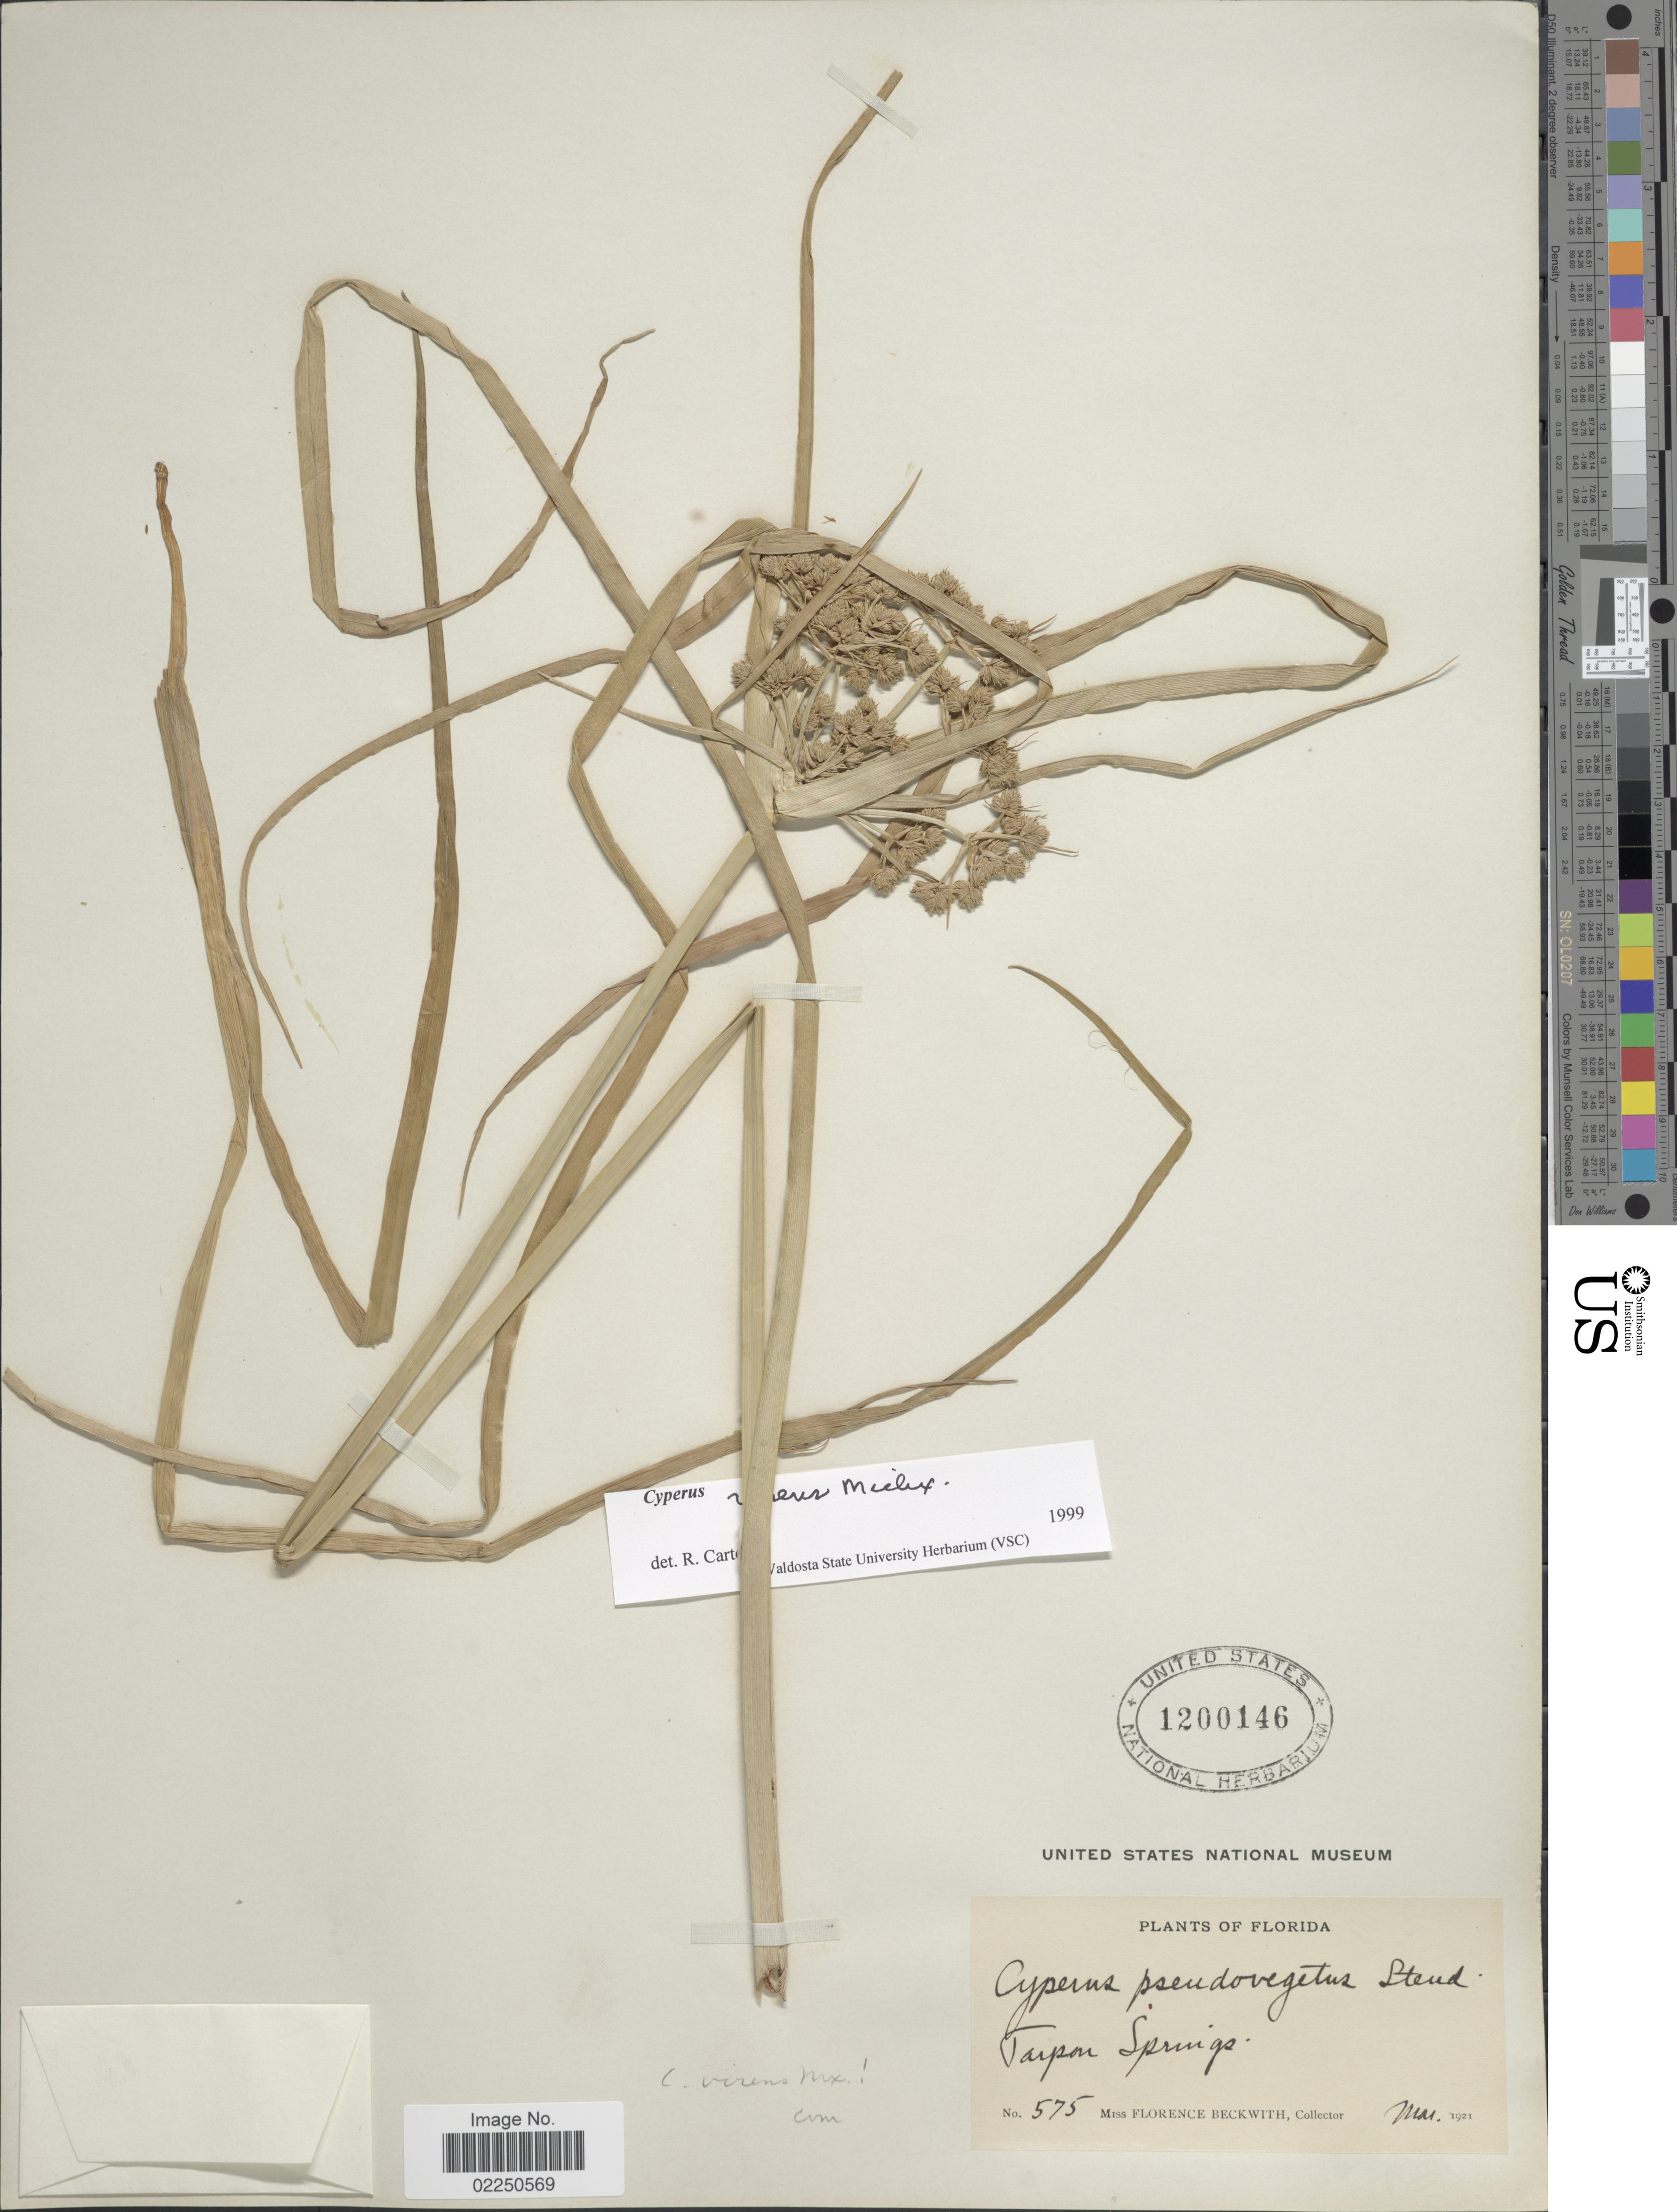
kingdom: Plantae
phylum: Tracheophyta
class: Liliopsida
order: Poales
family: Cyperaceae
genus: Cyperus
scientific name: Cyperus virens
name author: Michx.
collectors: F. Beckwith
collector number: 575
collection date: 1921-03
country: United States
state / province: Florida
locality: Tarpon Springs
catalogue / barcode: US 1200146